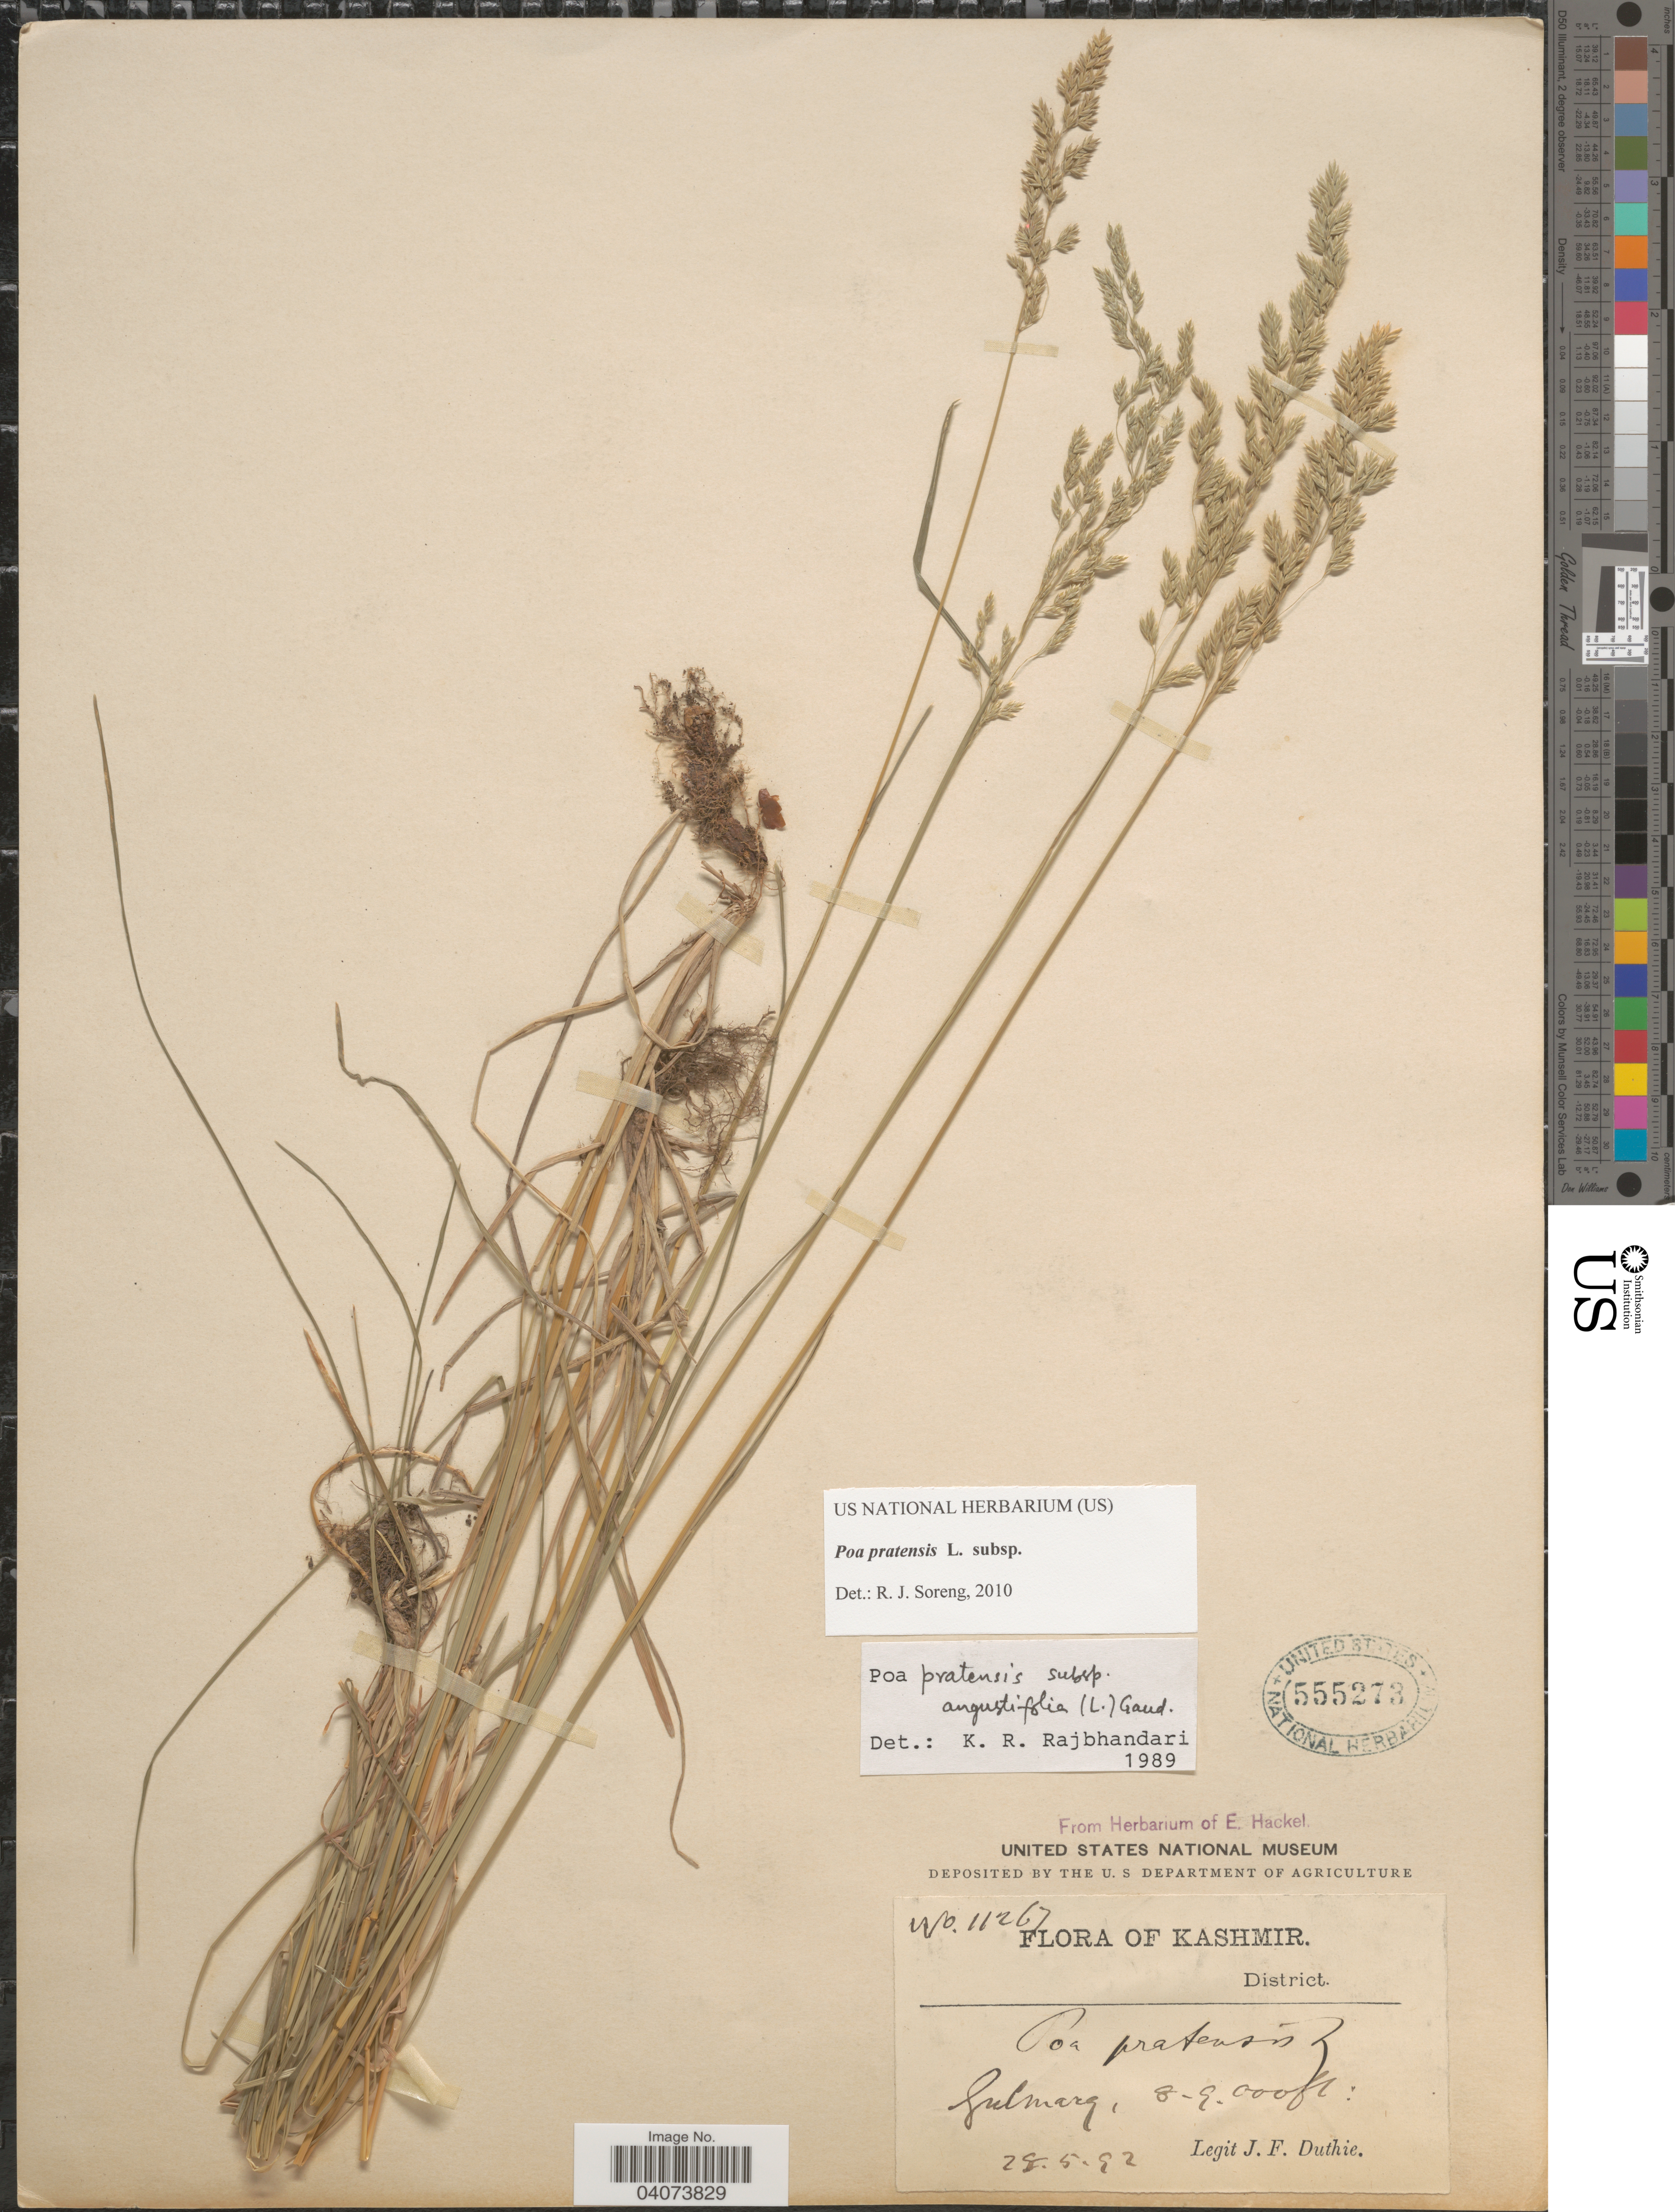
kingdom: Plantae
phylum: Tracheophyta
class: Liliopsida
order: Poales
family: Poaceae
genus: Poa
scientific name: Poa pratensis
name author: L.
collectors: J. F. Duthie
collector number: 11267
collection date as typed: Transcribed d/m/y: 28/5/92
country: India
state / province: Jammu and Kashmir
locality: Kashmir. Gulmarg.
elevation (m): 2438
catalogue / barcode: US 555273